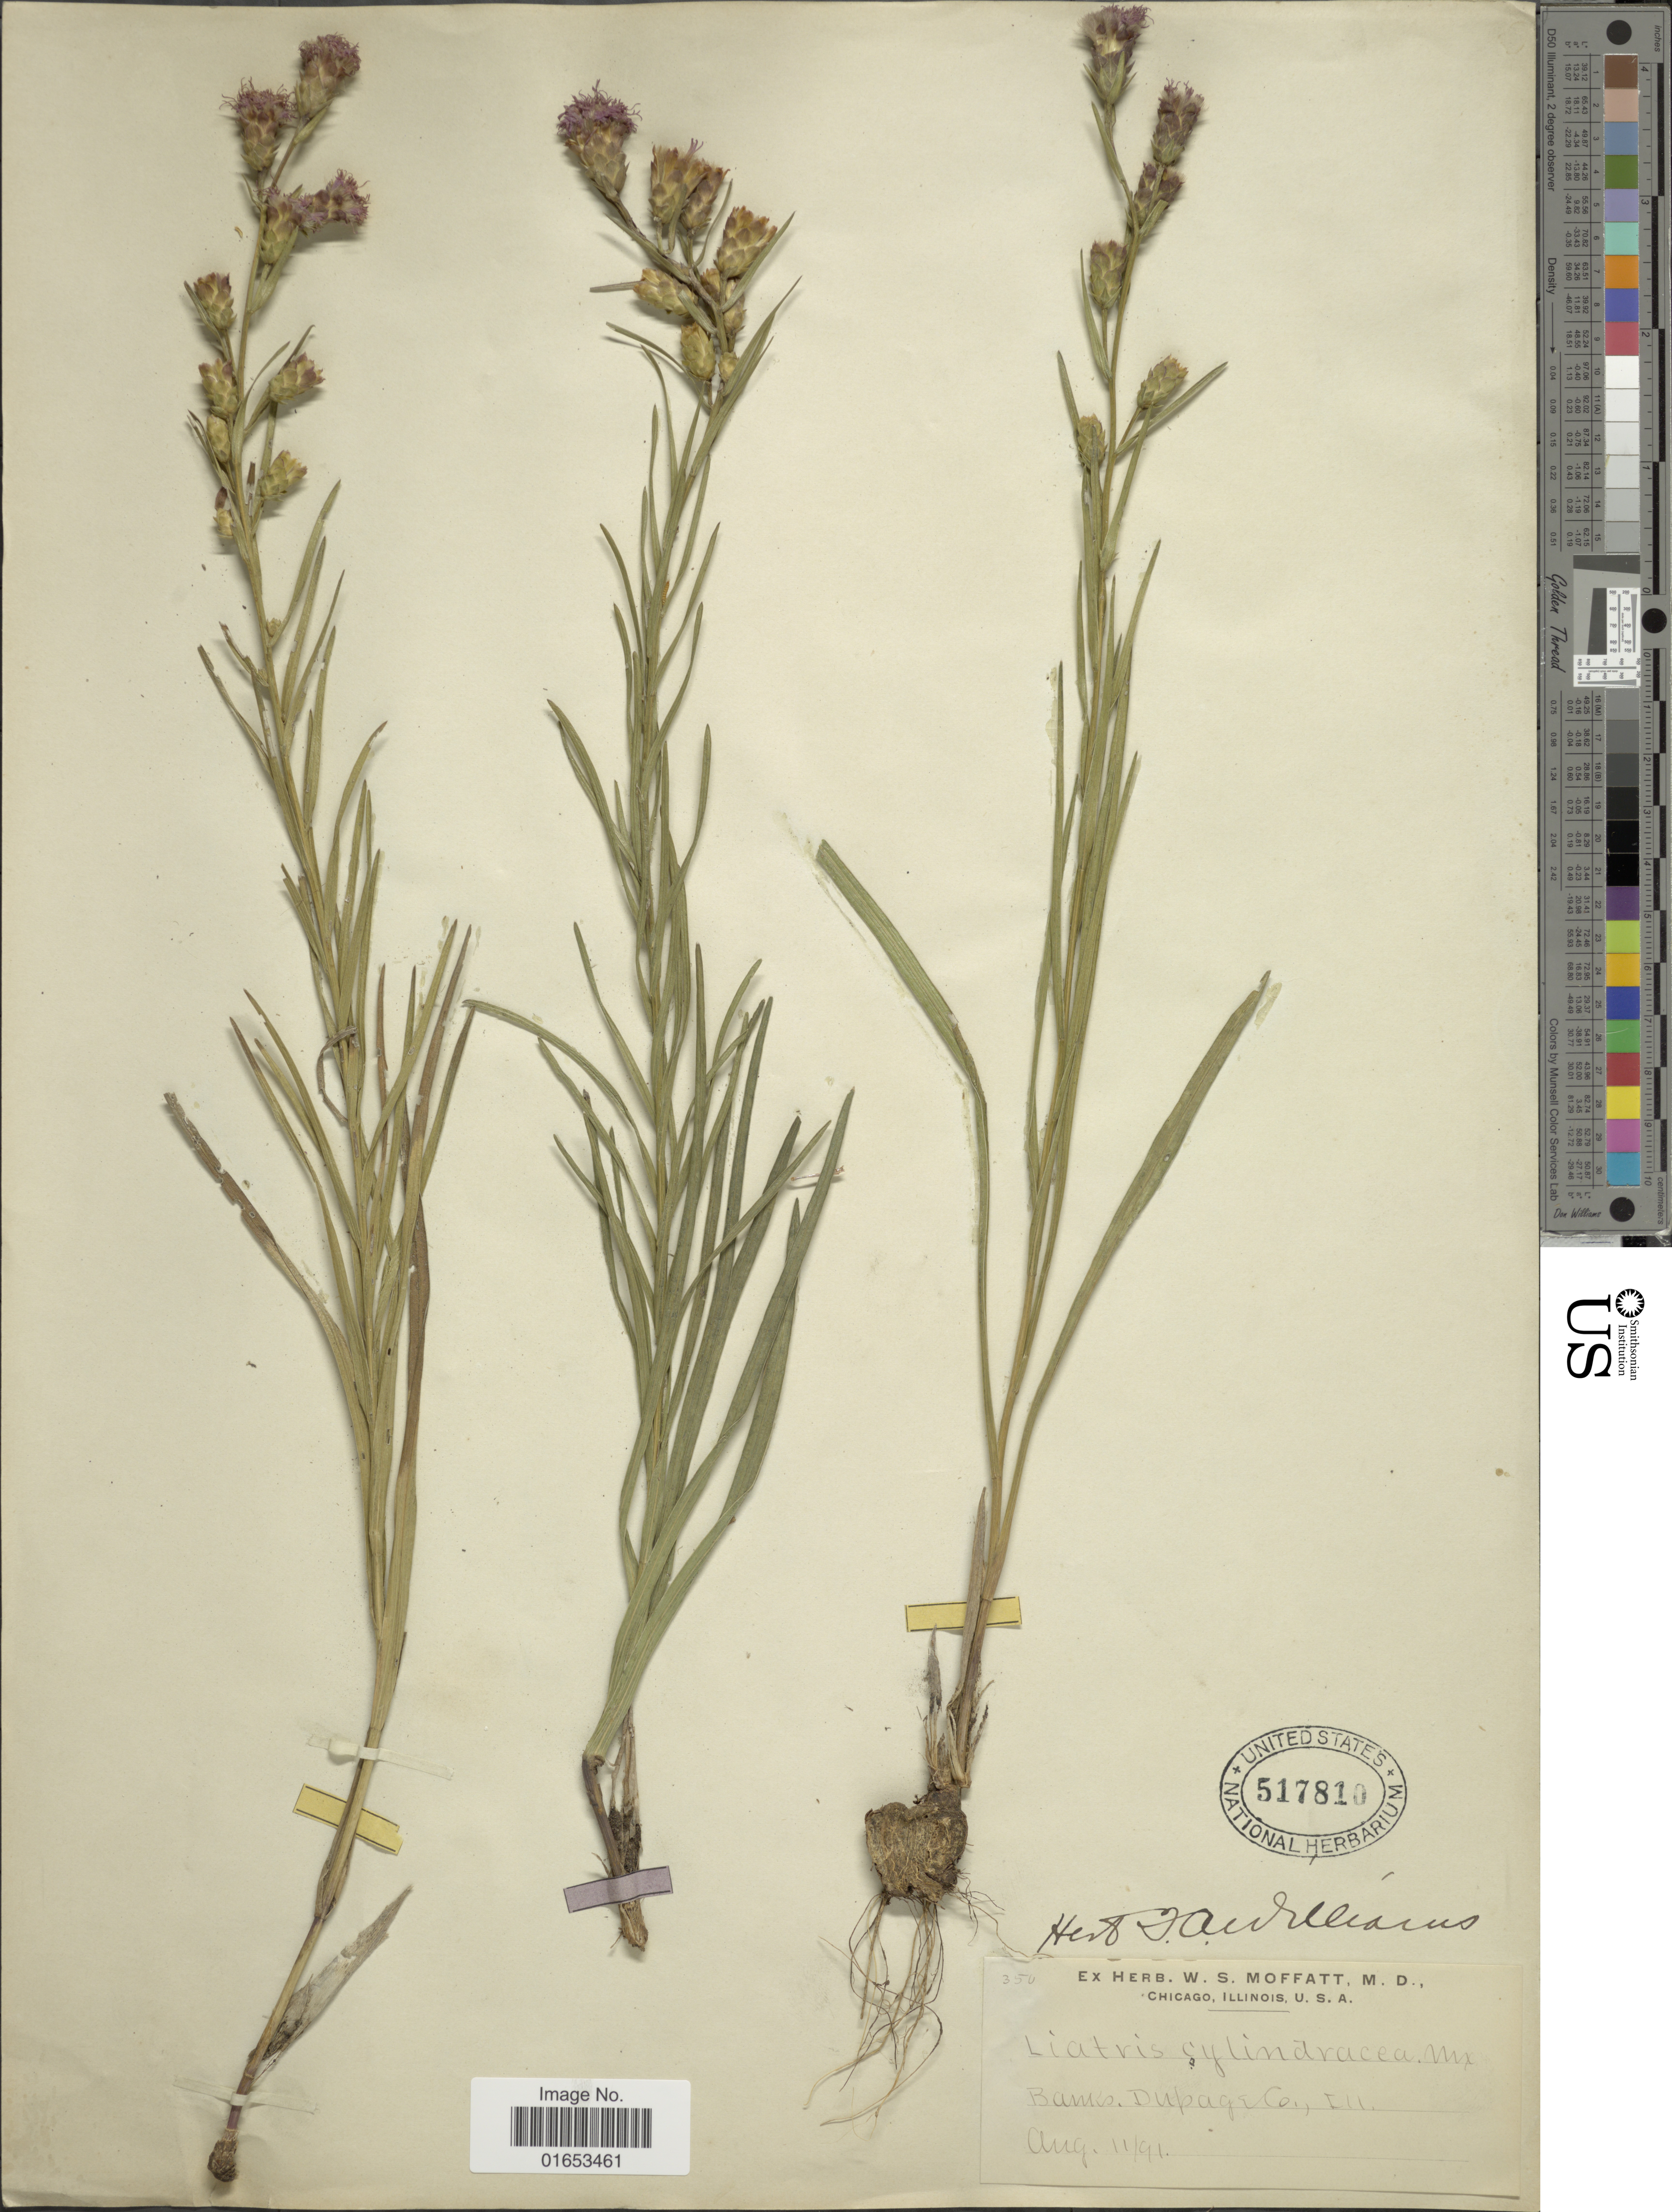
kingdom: Plantae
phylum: Tracheophyta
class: Magnoliopsida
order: Asterales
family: Asteraceae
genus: Liatris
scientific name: Liatris cylindracea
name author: Michaux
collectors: W. Moffatt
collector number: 350?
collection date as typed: Transcribed d/m/y: 11/8/91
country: United States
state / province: Illinois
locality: Chicago, Banks, Dupage Co.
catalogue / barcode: US 517810